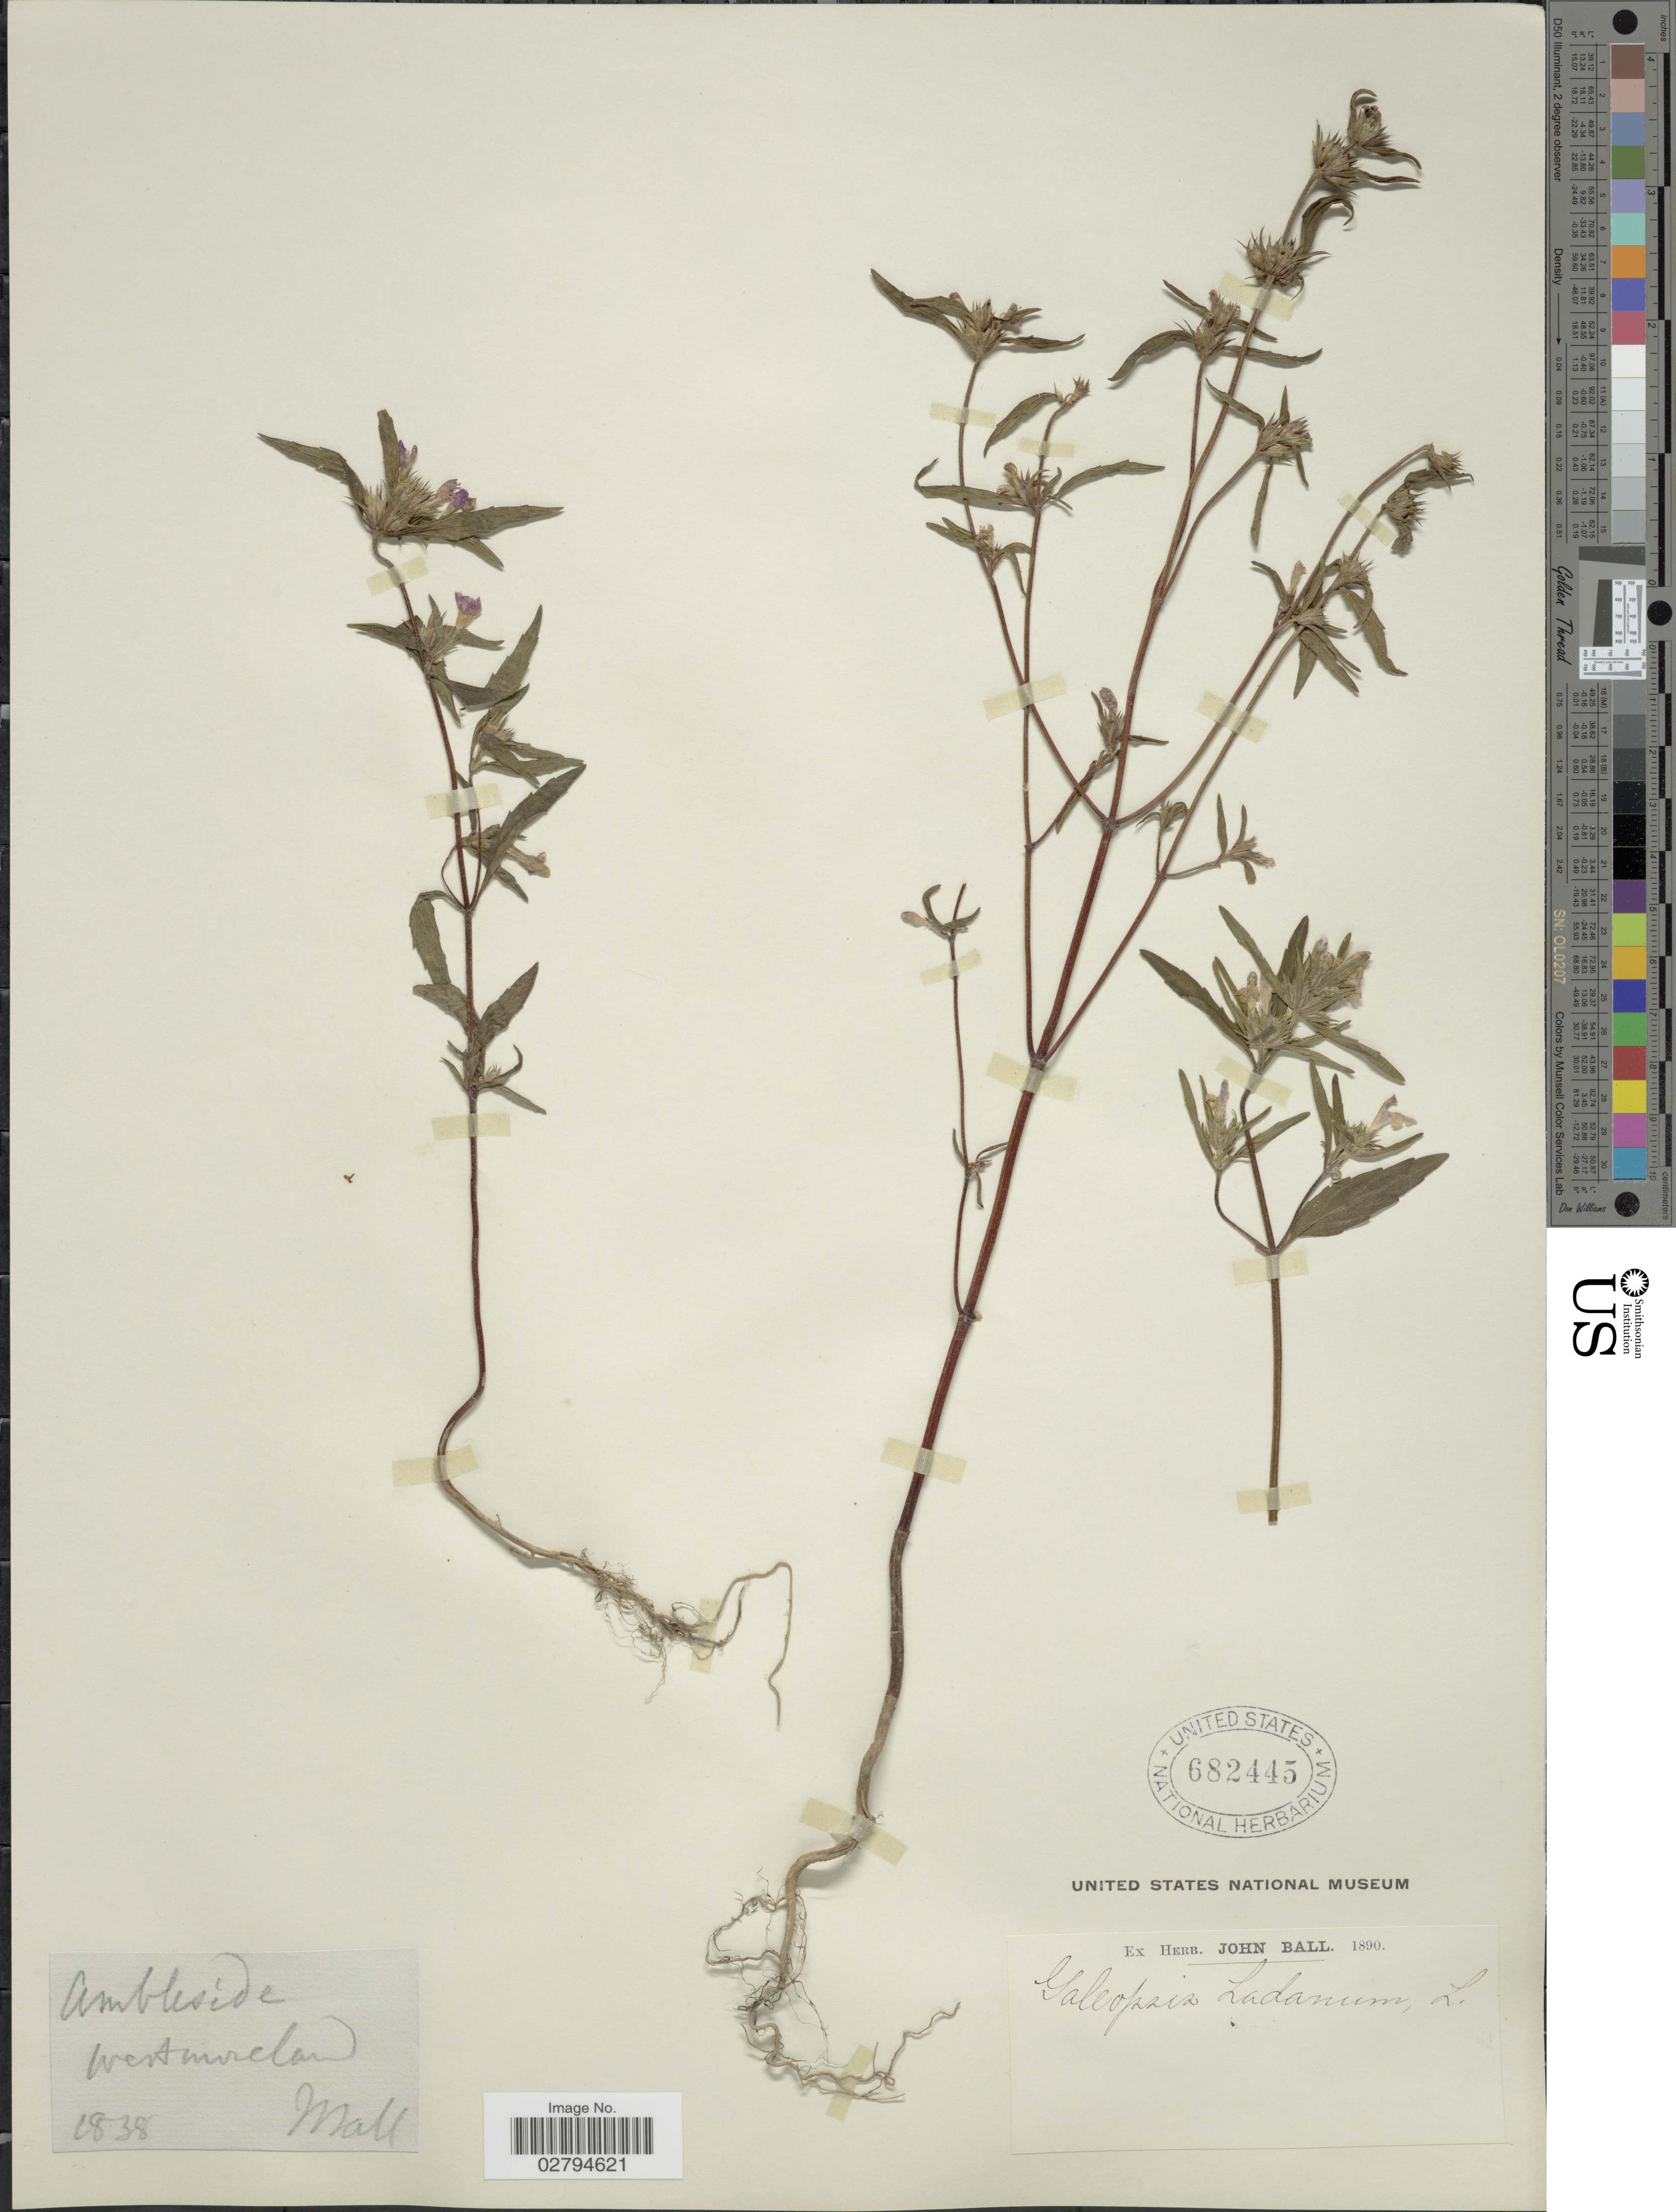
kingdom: Plantae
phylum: Tracheophyta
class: Magnoliopsida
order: Lamiales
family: Lamiaceae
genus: Galeopsis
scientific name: Galeopsis ladanum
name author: L.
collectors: J. Ball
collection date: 1838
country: United Kingdom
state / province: England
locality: Ambleside. Westmoreland.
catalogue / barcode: US 682445